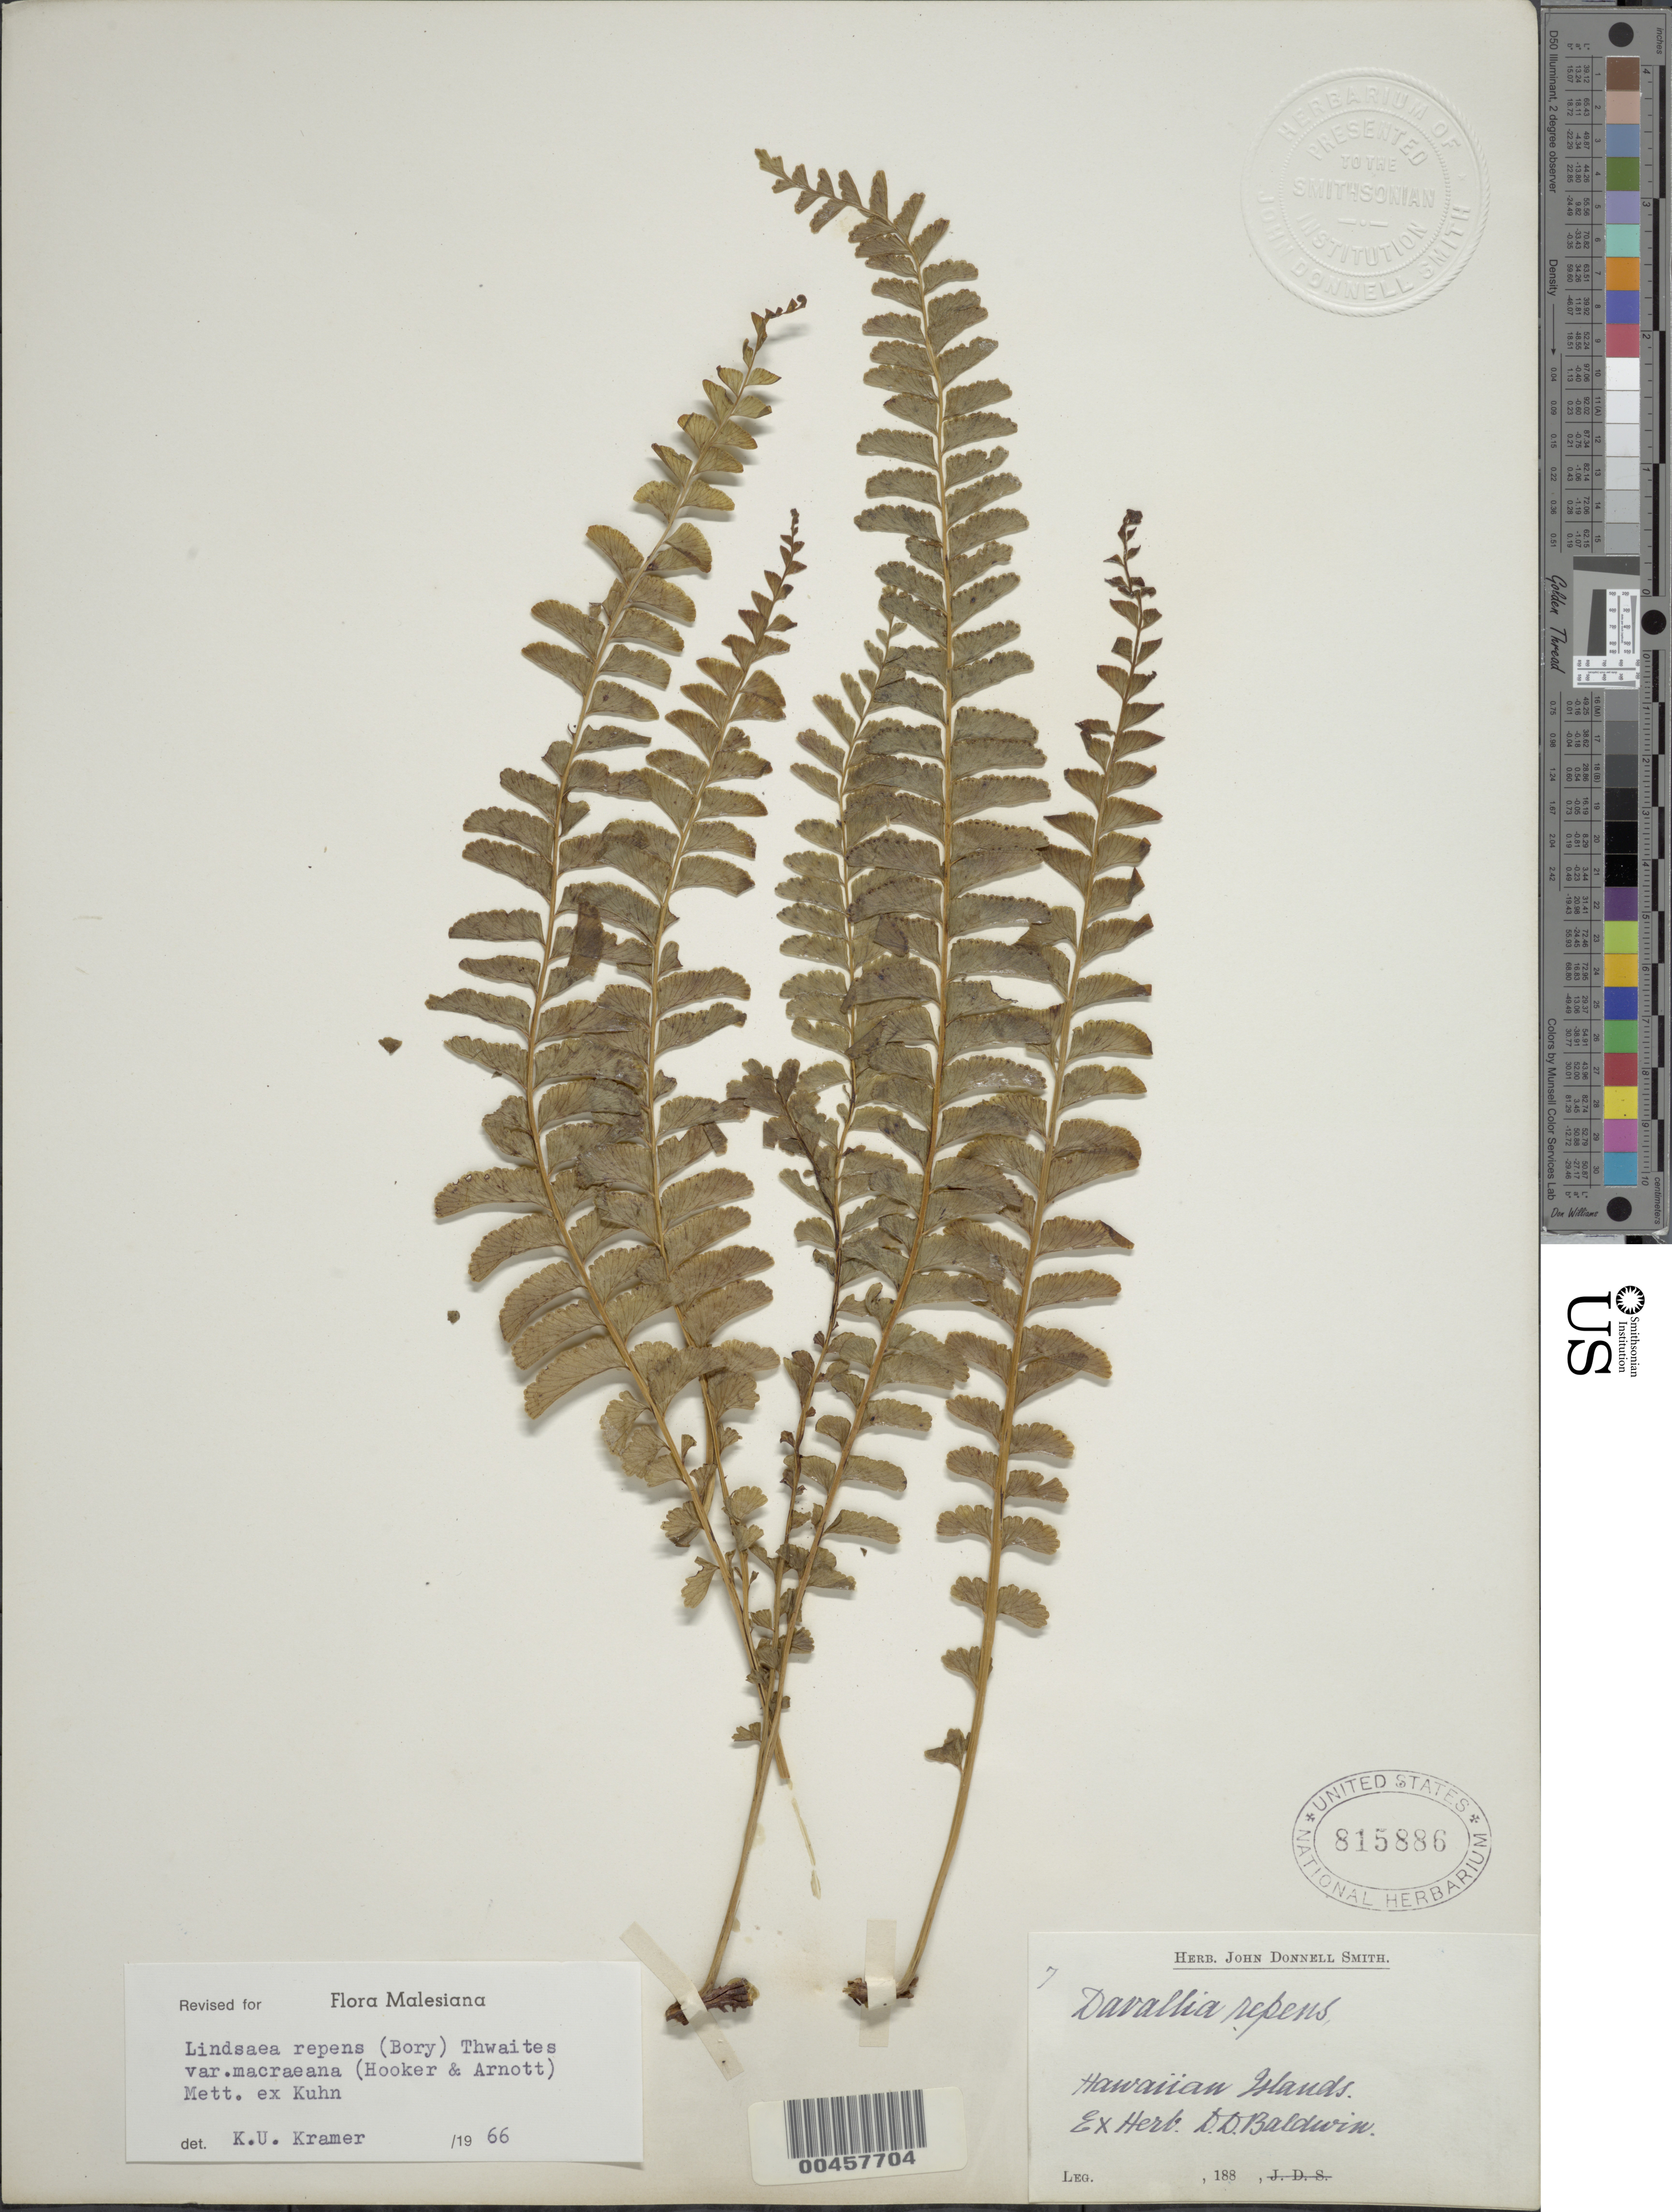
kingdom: Plantae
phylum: Tracheophyta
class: Polypodiopsida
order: Polypodiales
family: Lindsaeaceae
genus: Lindsaea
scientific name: Lindsaea repens var. macraeana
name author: (Hook. & Arn.) Mett. ex Kuhn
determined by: Kramer, K. U.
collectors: D. Baldwin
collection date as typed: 188-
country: United States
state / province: Hawaii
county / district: Hawaii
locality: Hawaiian Islands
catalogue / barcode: US 815886